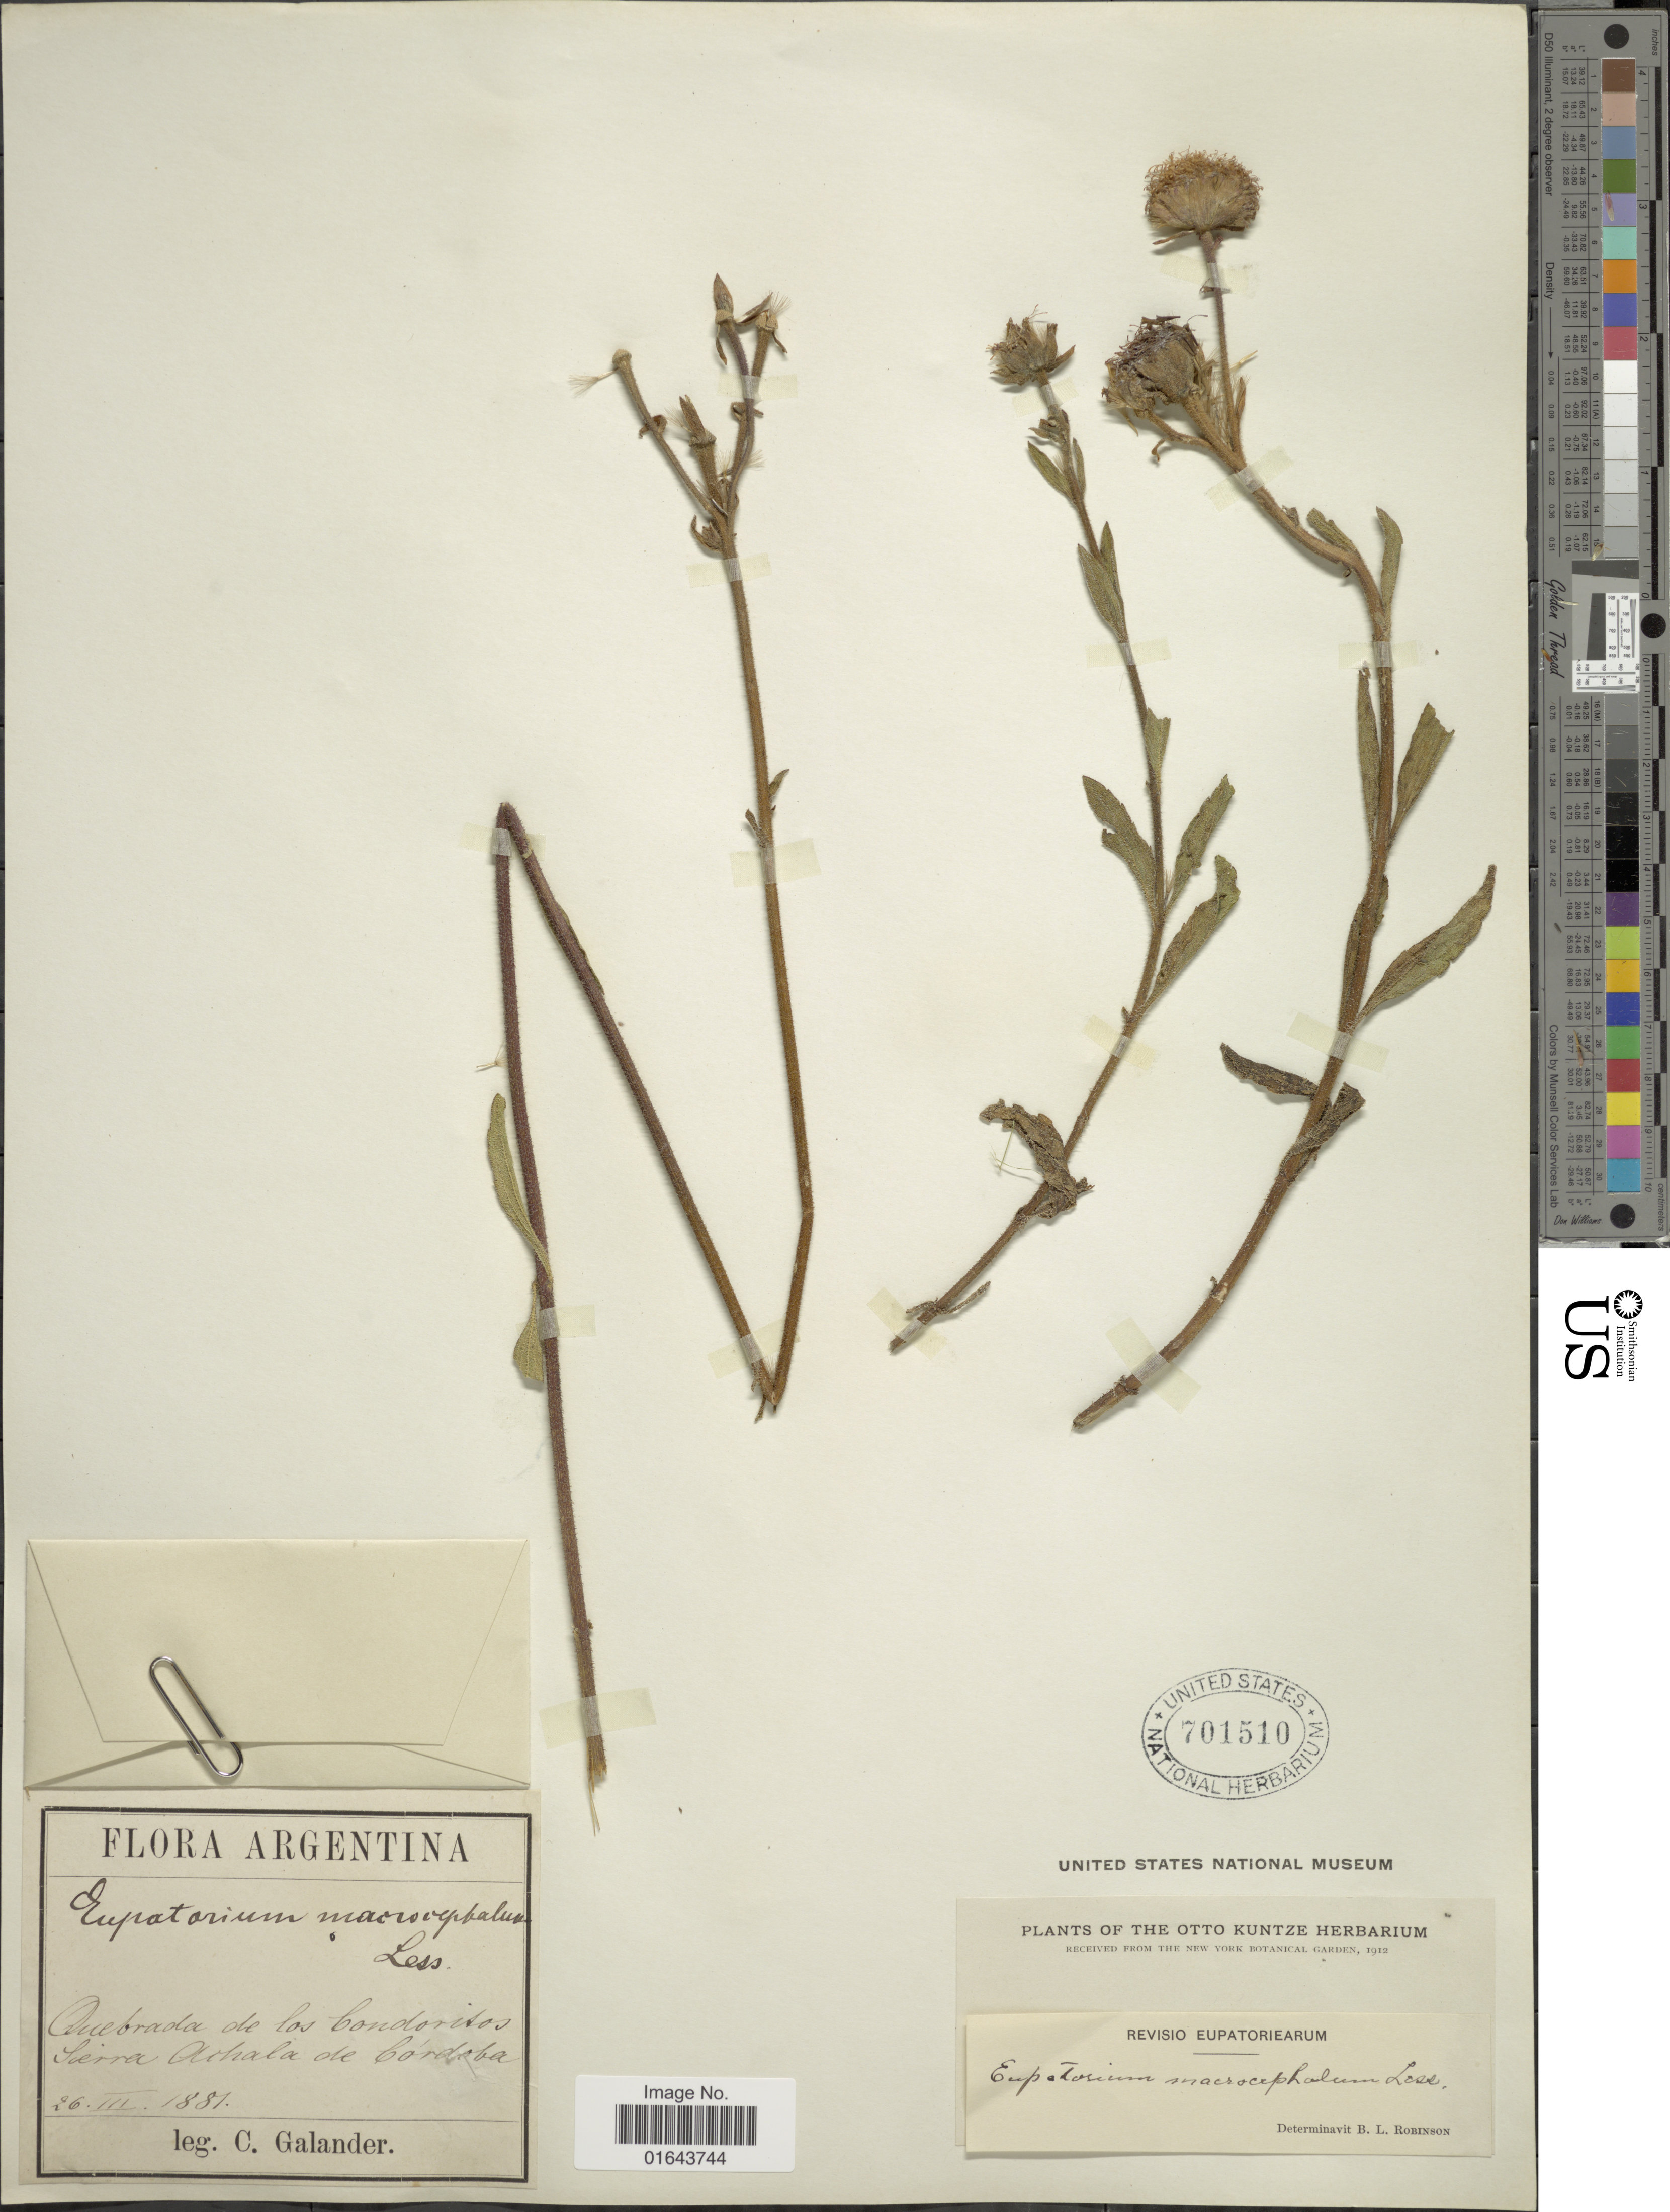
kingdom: Plantae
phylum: Tracheophyta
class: Magnoliopsida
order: Asterales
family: Asteraceae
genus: Campuloclinium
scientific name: Campuloclinium macrocephalum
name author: (Less.) DC.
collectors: C. Galander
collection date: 1881-03-26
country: Argentina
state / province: Cordoba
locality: Quebrada de los Condorisos Serra Achala de Córdoba.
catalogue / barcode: US 701510